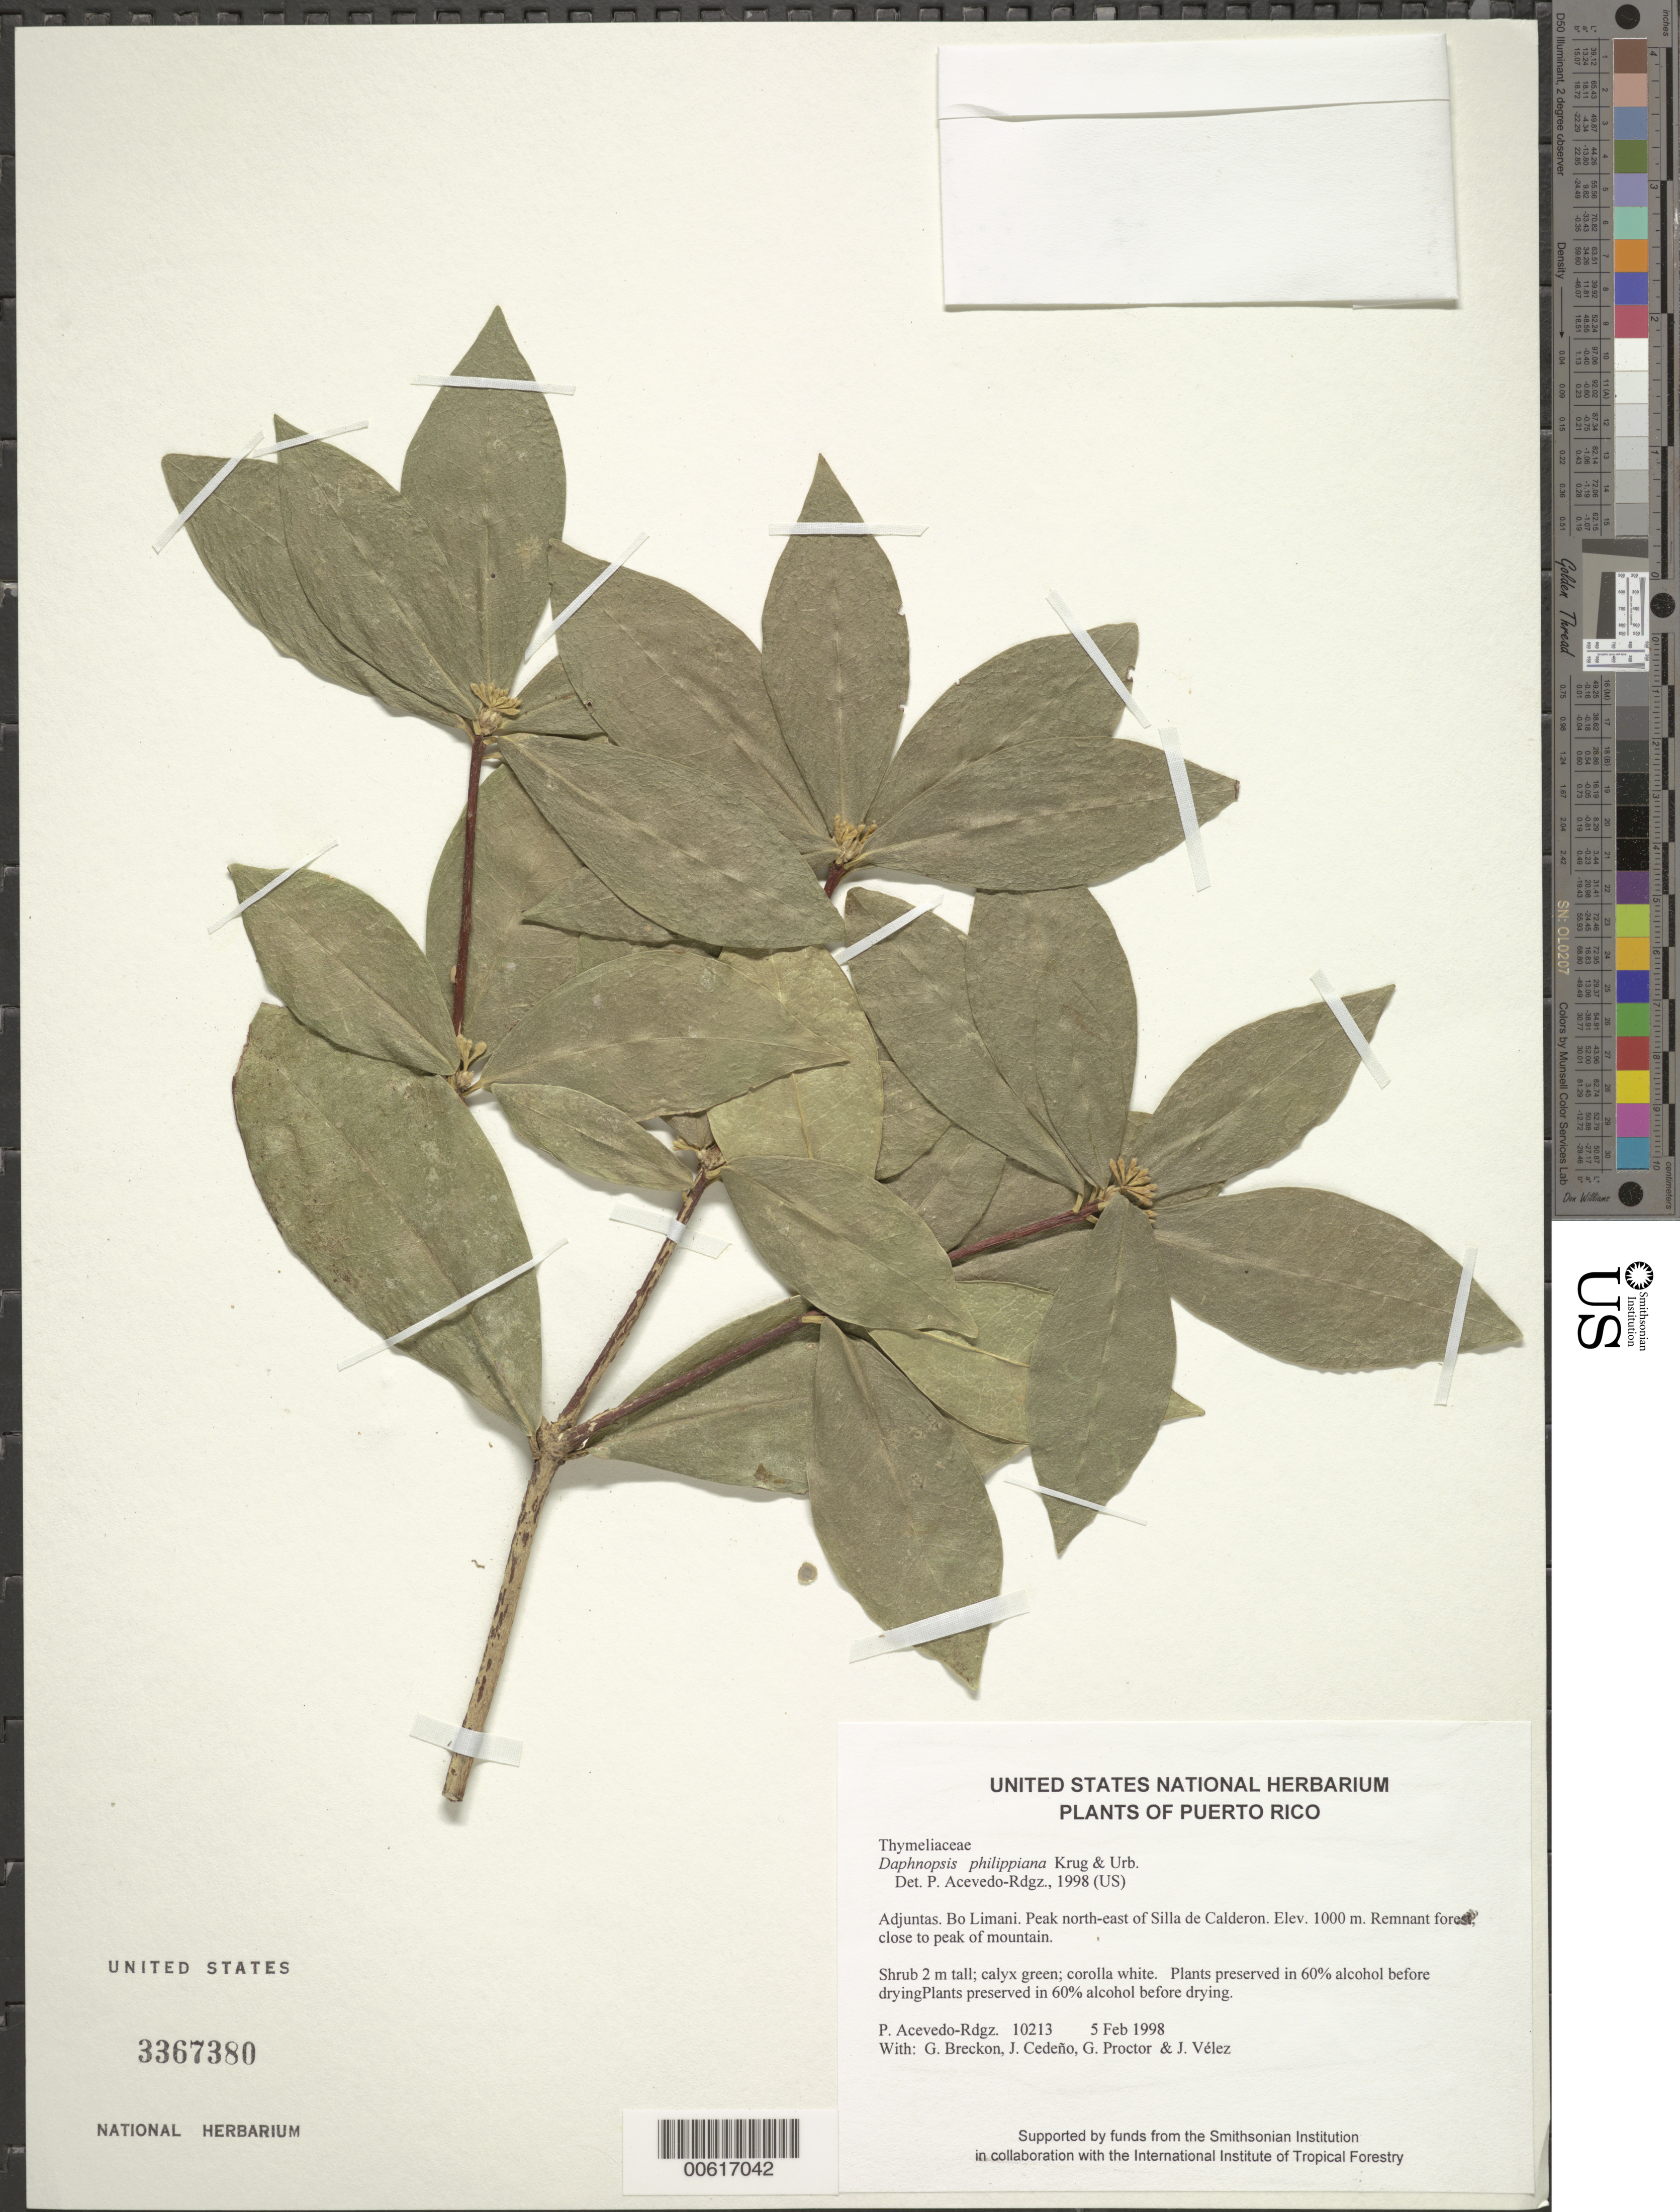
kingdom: Plantae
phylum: Tracheophyta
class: Magnoliopsida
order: Malvales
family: Thymelaeaceae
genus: Daphnopsis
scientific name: Daphnopsis philippiana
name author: Krug & Urb.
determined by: Acevedo-Rodríguez, P., (BOT), Smithsonian Institution - National Museum of Natural History (UNITED STATES)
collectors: P. Acevedo-Rodr., G. J. Breckon, J. A. Cedeño M., G. R. Proctor & J. Vélez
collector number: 10213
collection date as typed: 05 Feb 1998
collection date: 1998-02-05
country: Puerto Rico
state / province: Adjuntas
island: Puerto Rico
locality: Adjuntas; Bo. Limani; Peak north-east of Silla de Calderon.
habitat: Remnant forest, close to peak of mountain.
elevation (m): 1000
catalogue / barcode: US 3367380